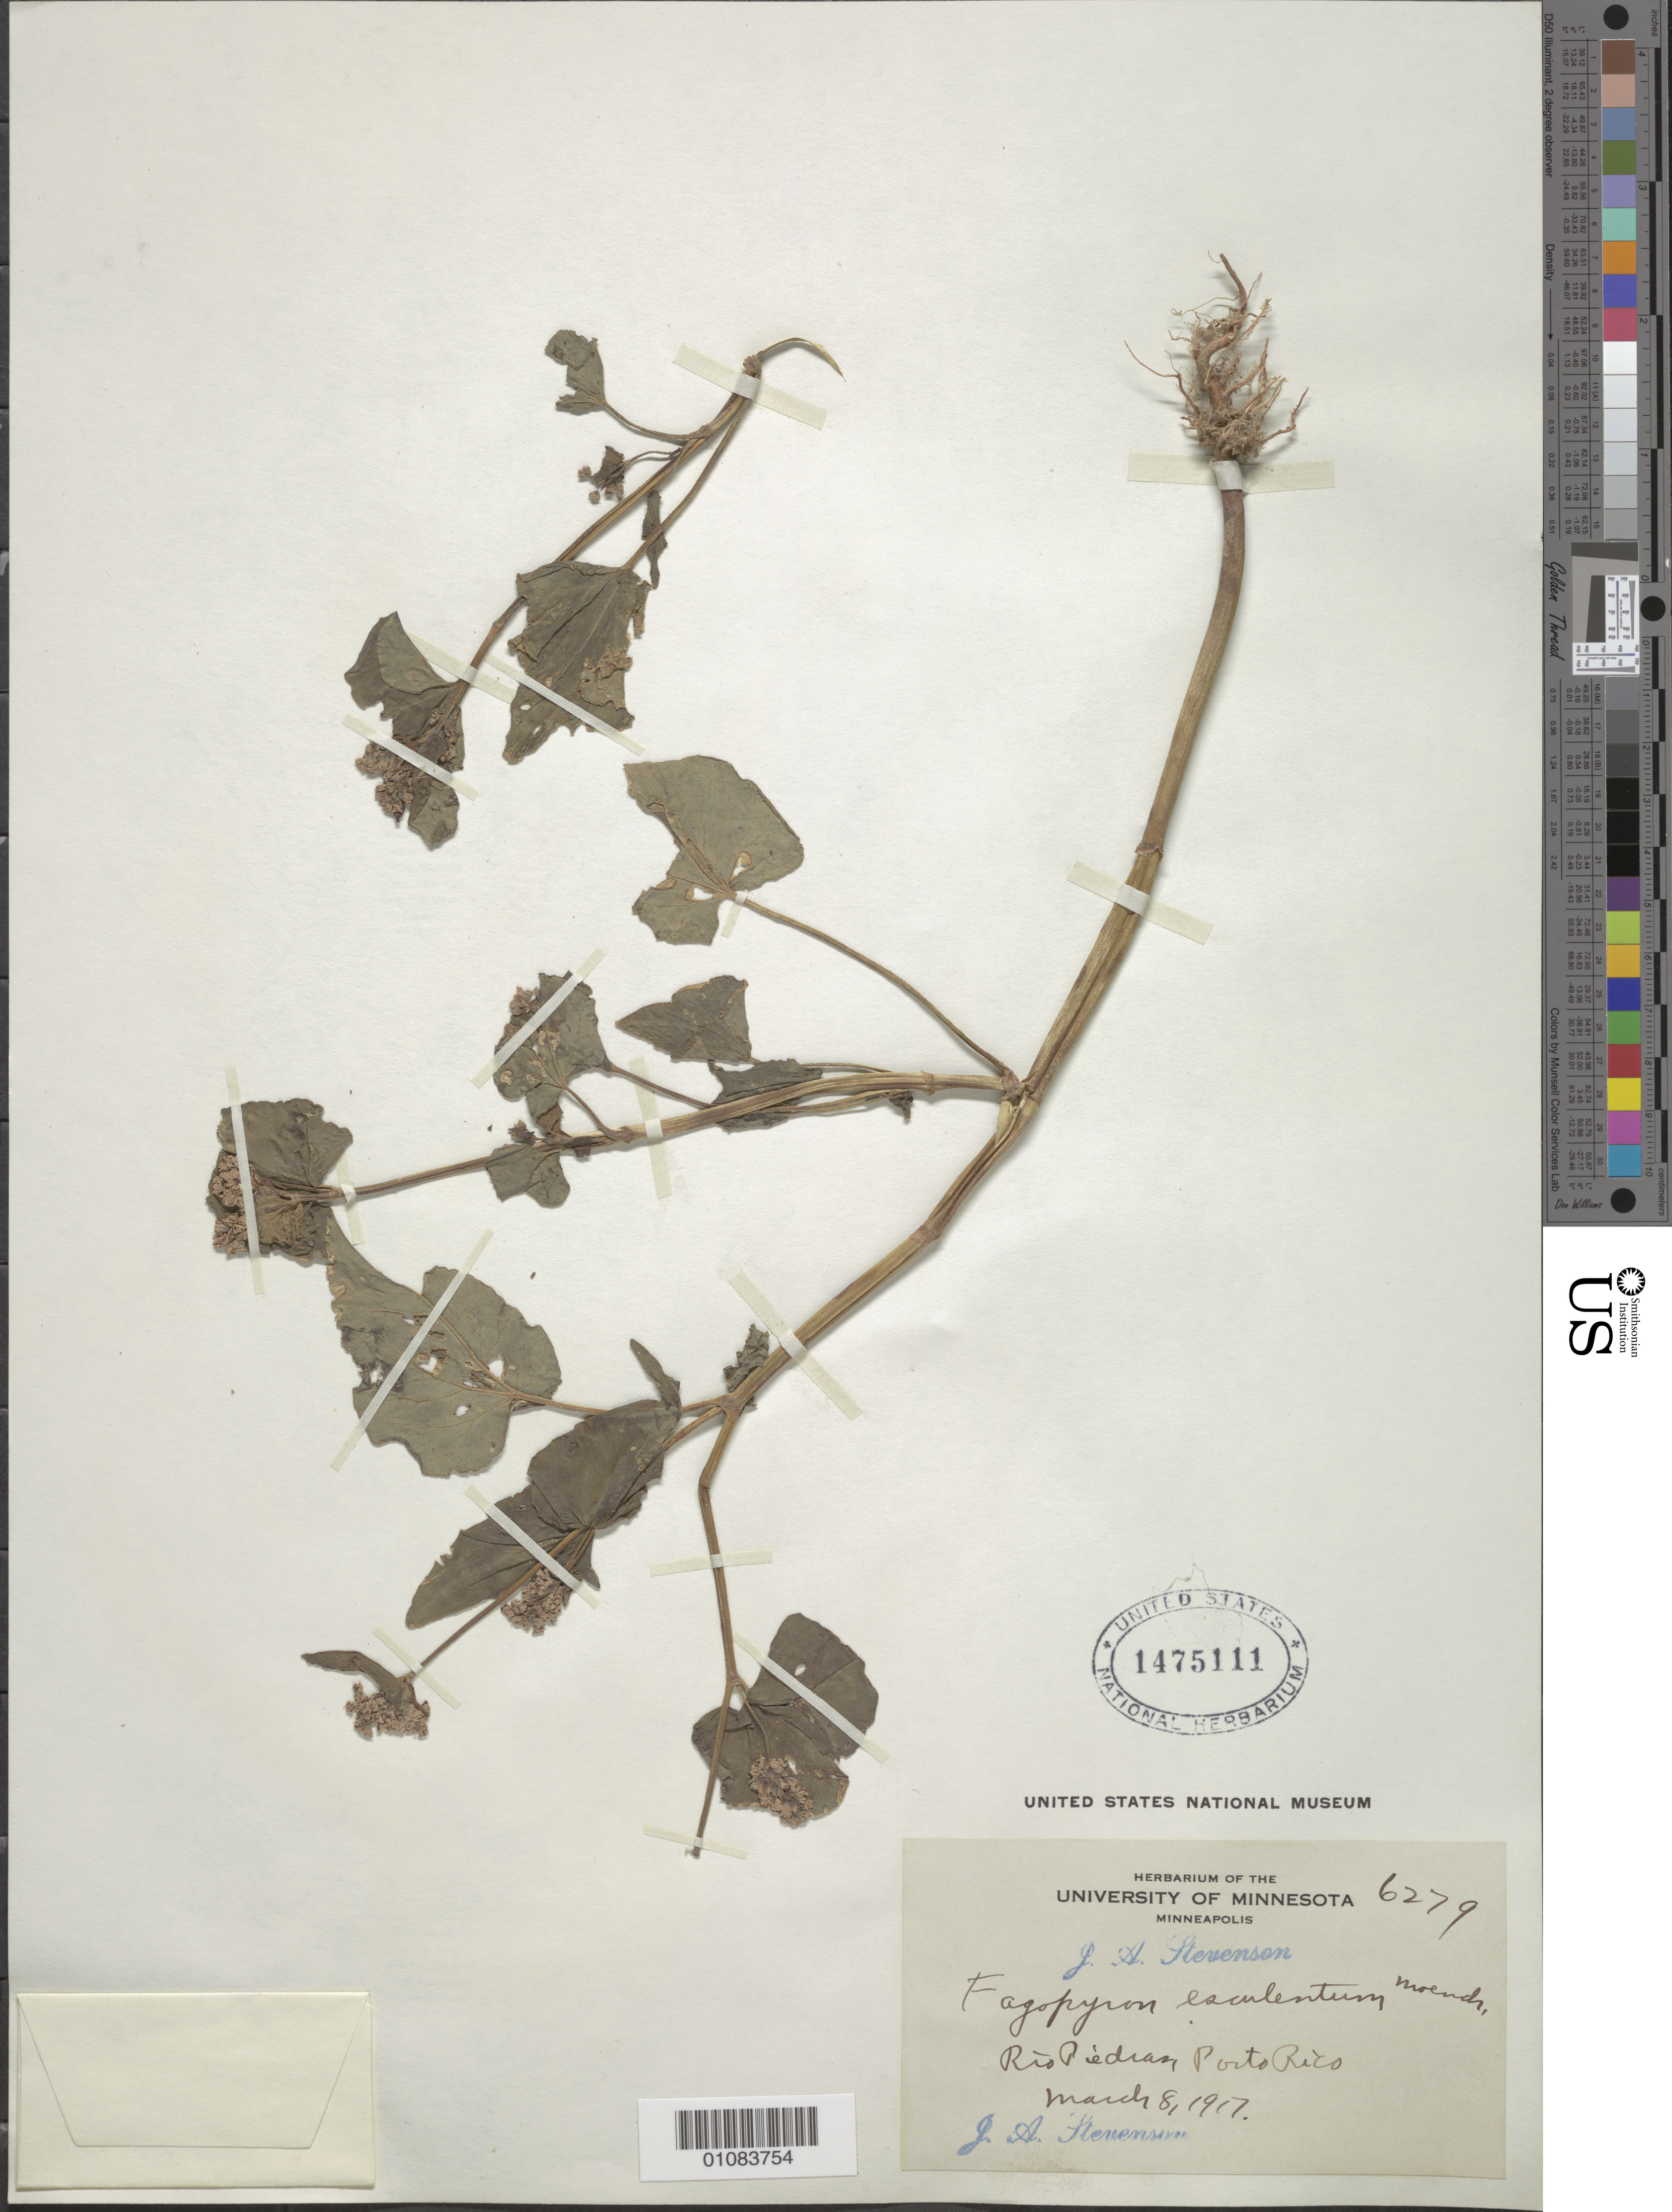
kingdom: Plantae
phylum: Tracheophyta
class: Magnoliopsida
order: Caryophyllales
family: Polygonaceae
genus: Fagopyrum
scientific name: Fagopyrum esculentum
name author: Moench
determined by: Strong, Mark T., (BOT), Smithsonian Institution - National Museum of Natural History (UNITED STATES)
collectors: J. Stevenson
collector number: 6279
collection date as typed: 08 Mar 1917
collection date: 1917-03-08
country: Puerto Rico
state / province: San Juan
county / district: Río Piedras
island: Puerto Rico I.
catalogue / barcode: US 1475111